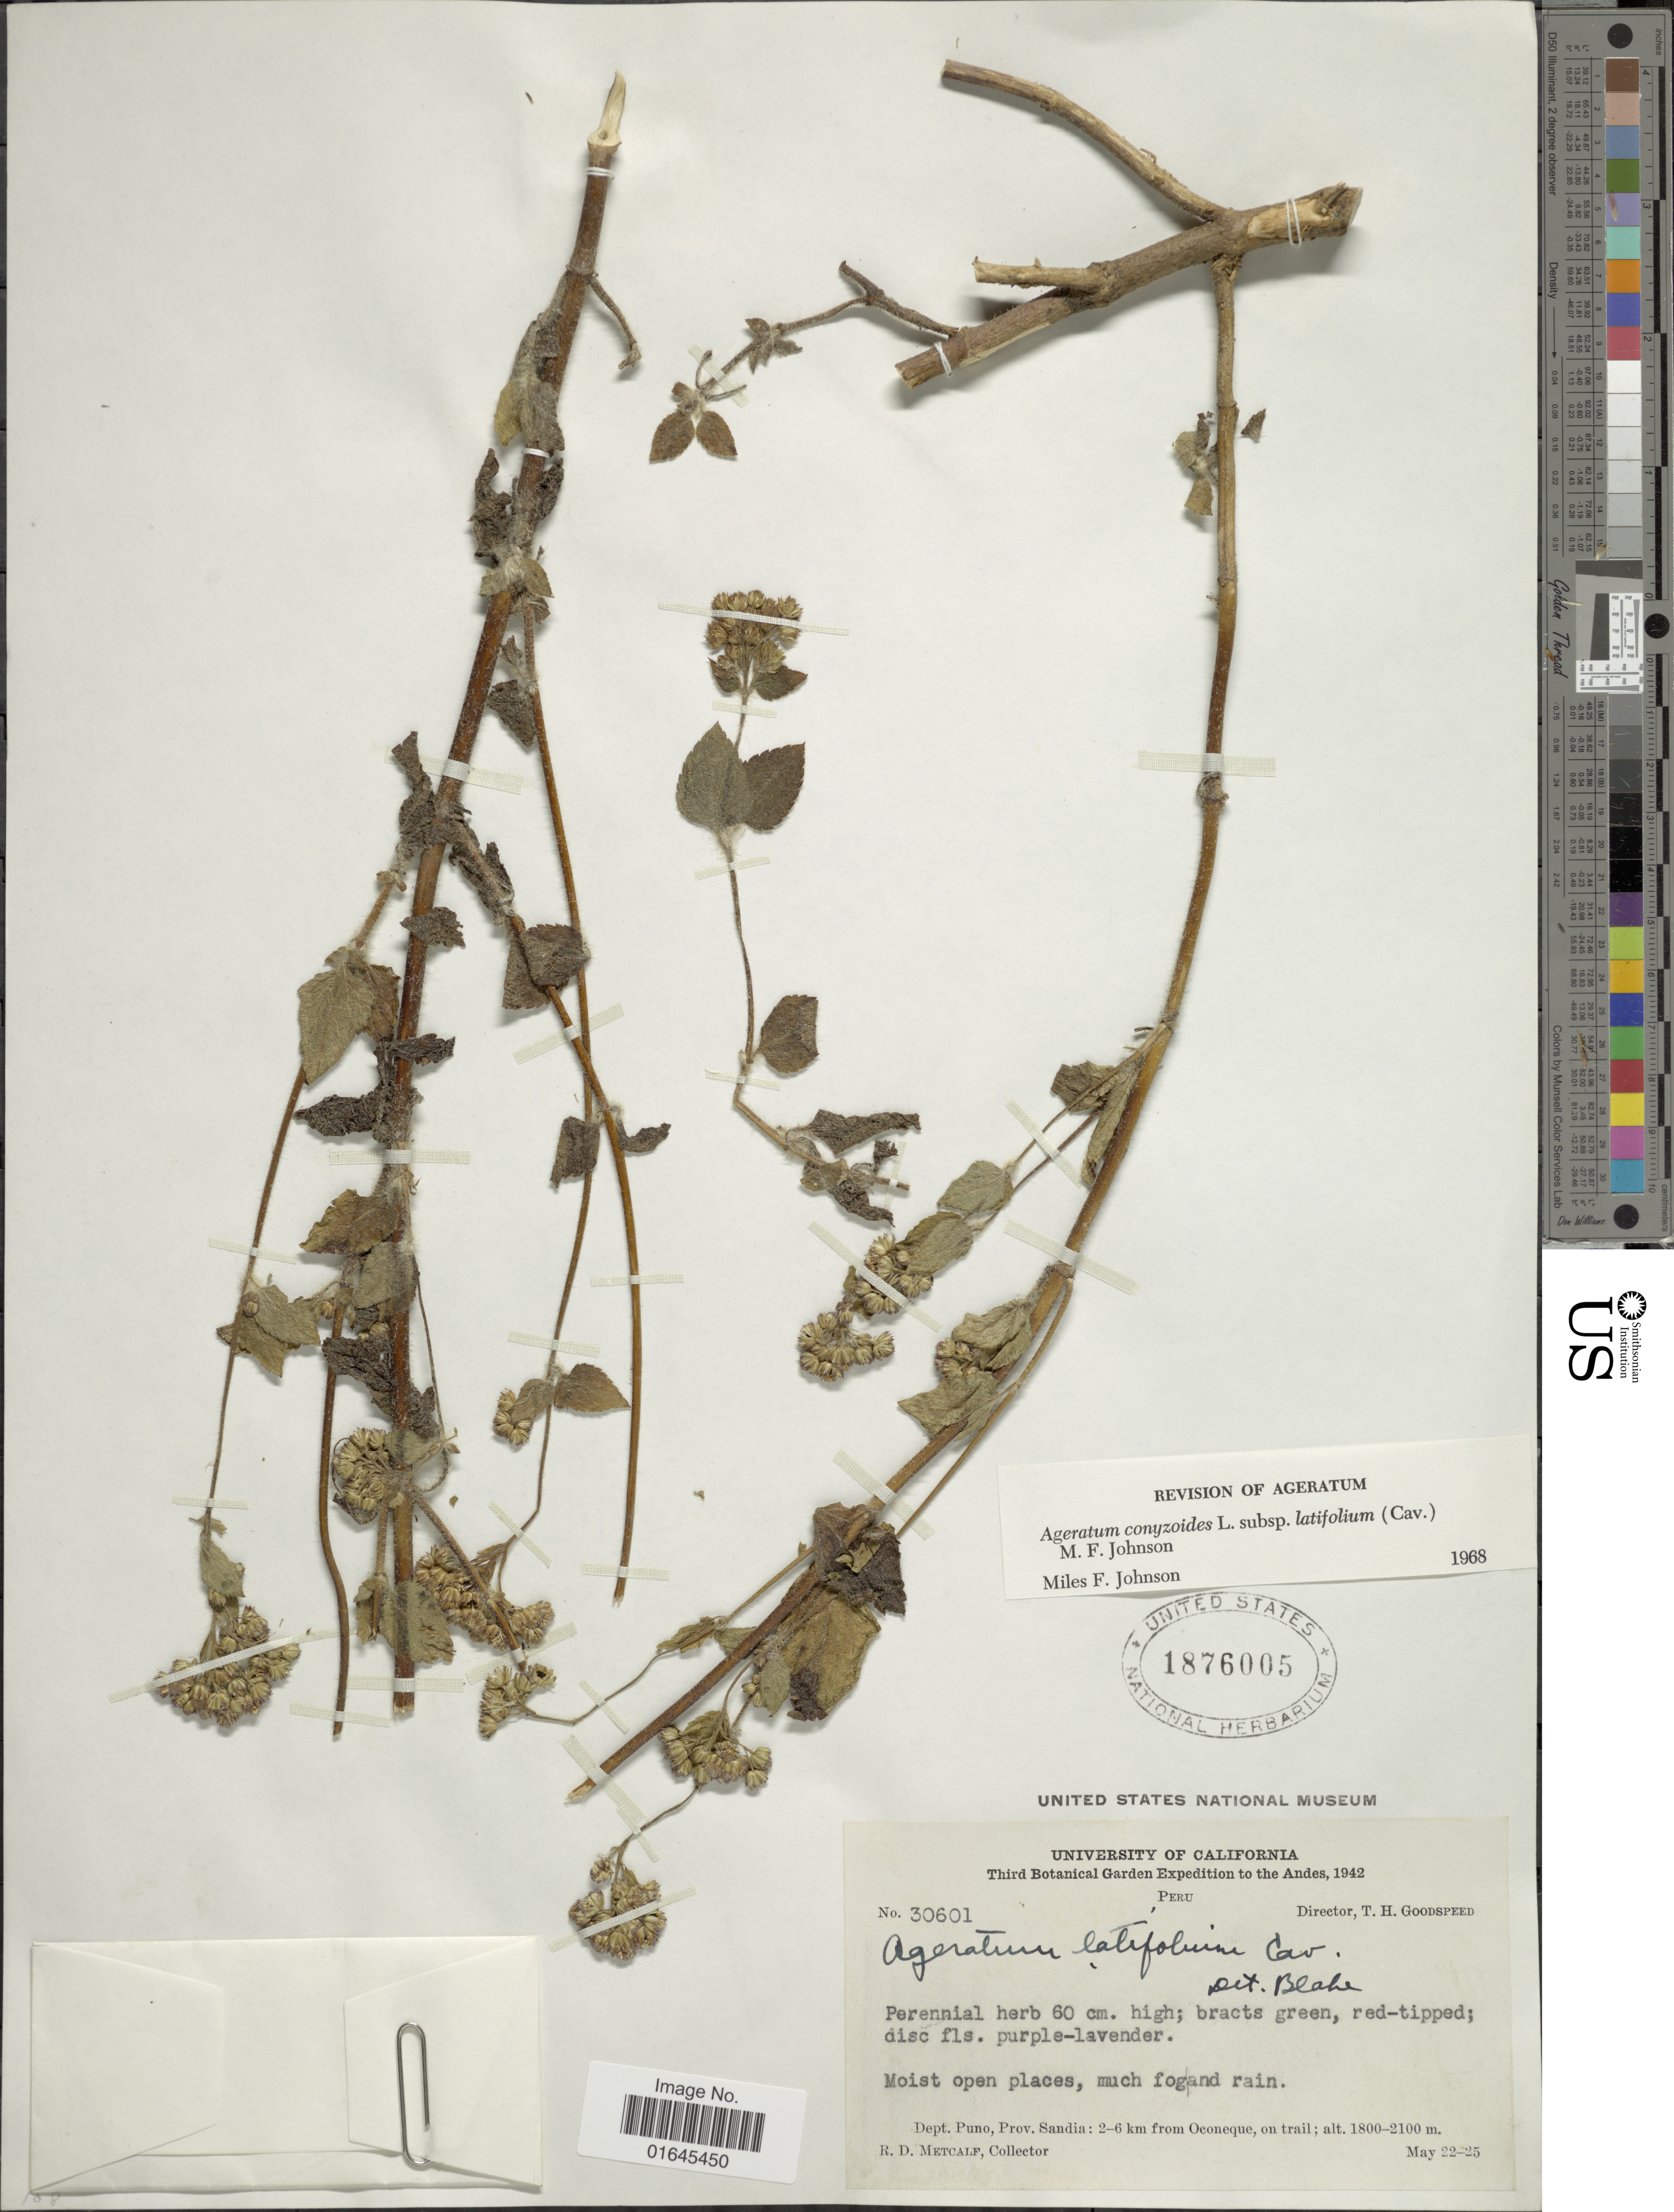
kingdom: Plantae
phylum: Tracheophyta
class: Magnoliopsida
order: Asterales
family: Asteraceae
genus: Ageratum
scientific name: Ageratum conyzoides subsp. latifolium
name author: (Cav.) M.F. Johnson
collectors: R. D. Metcalf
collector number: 30601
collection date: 1942-05-22/1942-05-25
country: Peru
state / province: Puno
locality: Prov. Sandia: 2-6 km from Oconeque, on trail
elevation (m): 1800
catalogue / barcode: US 1876005